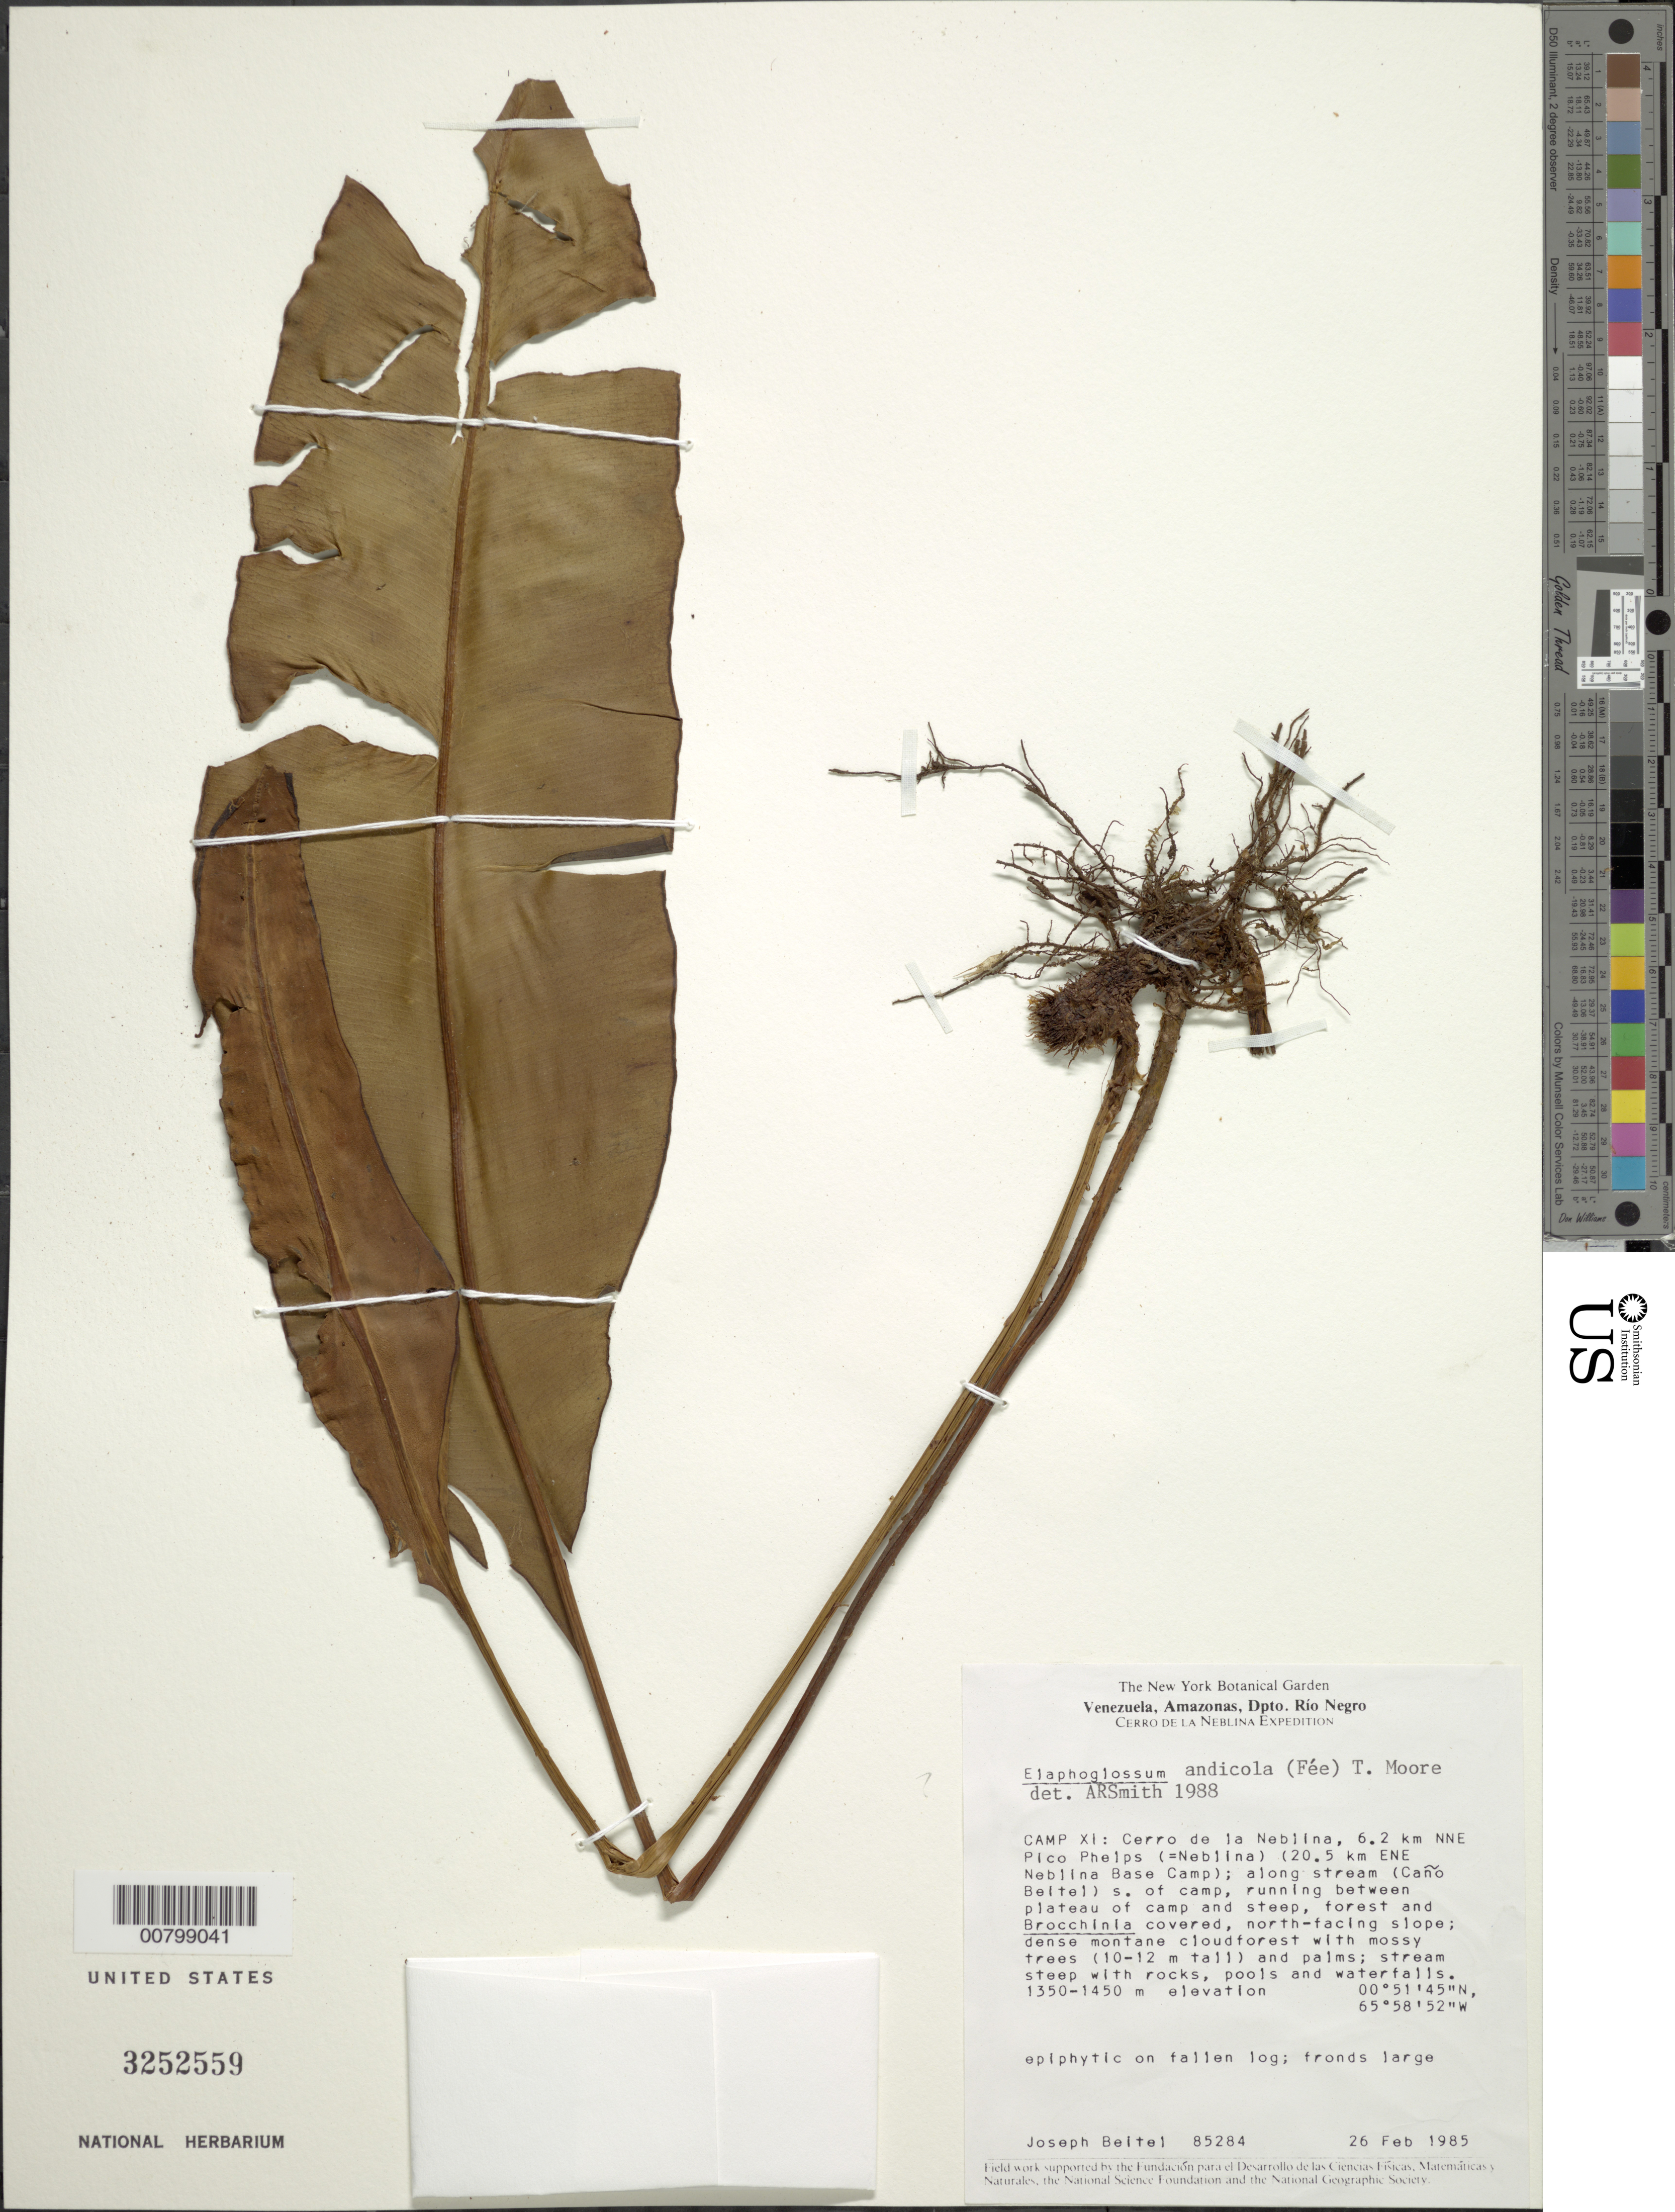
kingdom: Plantae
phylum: Tracheophyta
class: Polypodiopsida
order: Polypodiales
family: Dryopteridaceae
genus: Elaphoglossum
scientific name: Elaphoglossum sporadolepis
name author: (Kunze ex Kuhn) T. Moore ex C. Chr.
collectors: J. M. Beitel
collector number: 85284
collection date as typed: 26-Feb-85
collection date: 1985-02-26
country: Venezuela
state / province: Amazonas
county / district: Río Negro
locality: Cerro de la Neblina, Camp XI, 6.2 km NNE Pico Phelps (= Neblina) (20.5 km ENE Neblina Base Camp), along stream (Caño Beiltel) S of camp, running between plateau of camp and steep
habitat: Dense montane cloud forest with mossy trees (11-12 m tall) and palms; stream steep with rocks, pools and waterfalls; on fallen log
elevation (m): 1350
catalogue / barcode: US 3252559